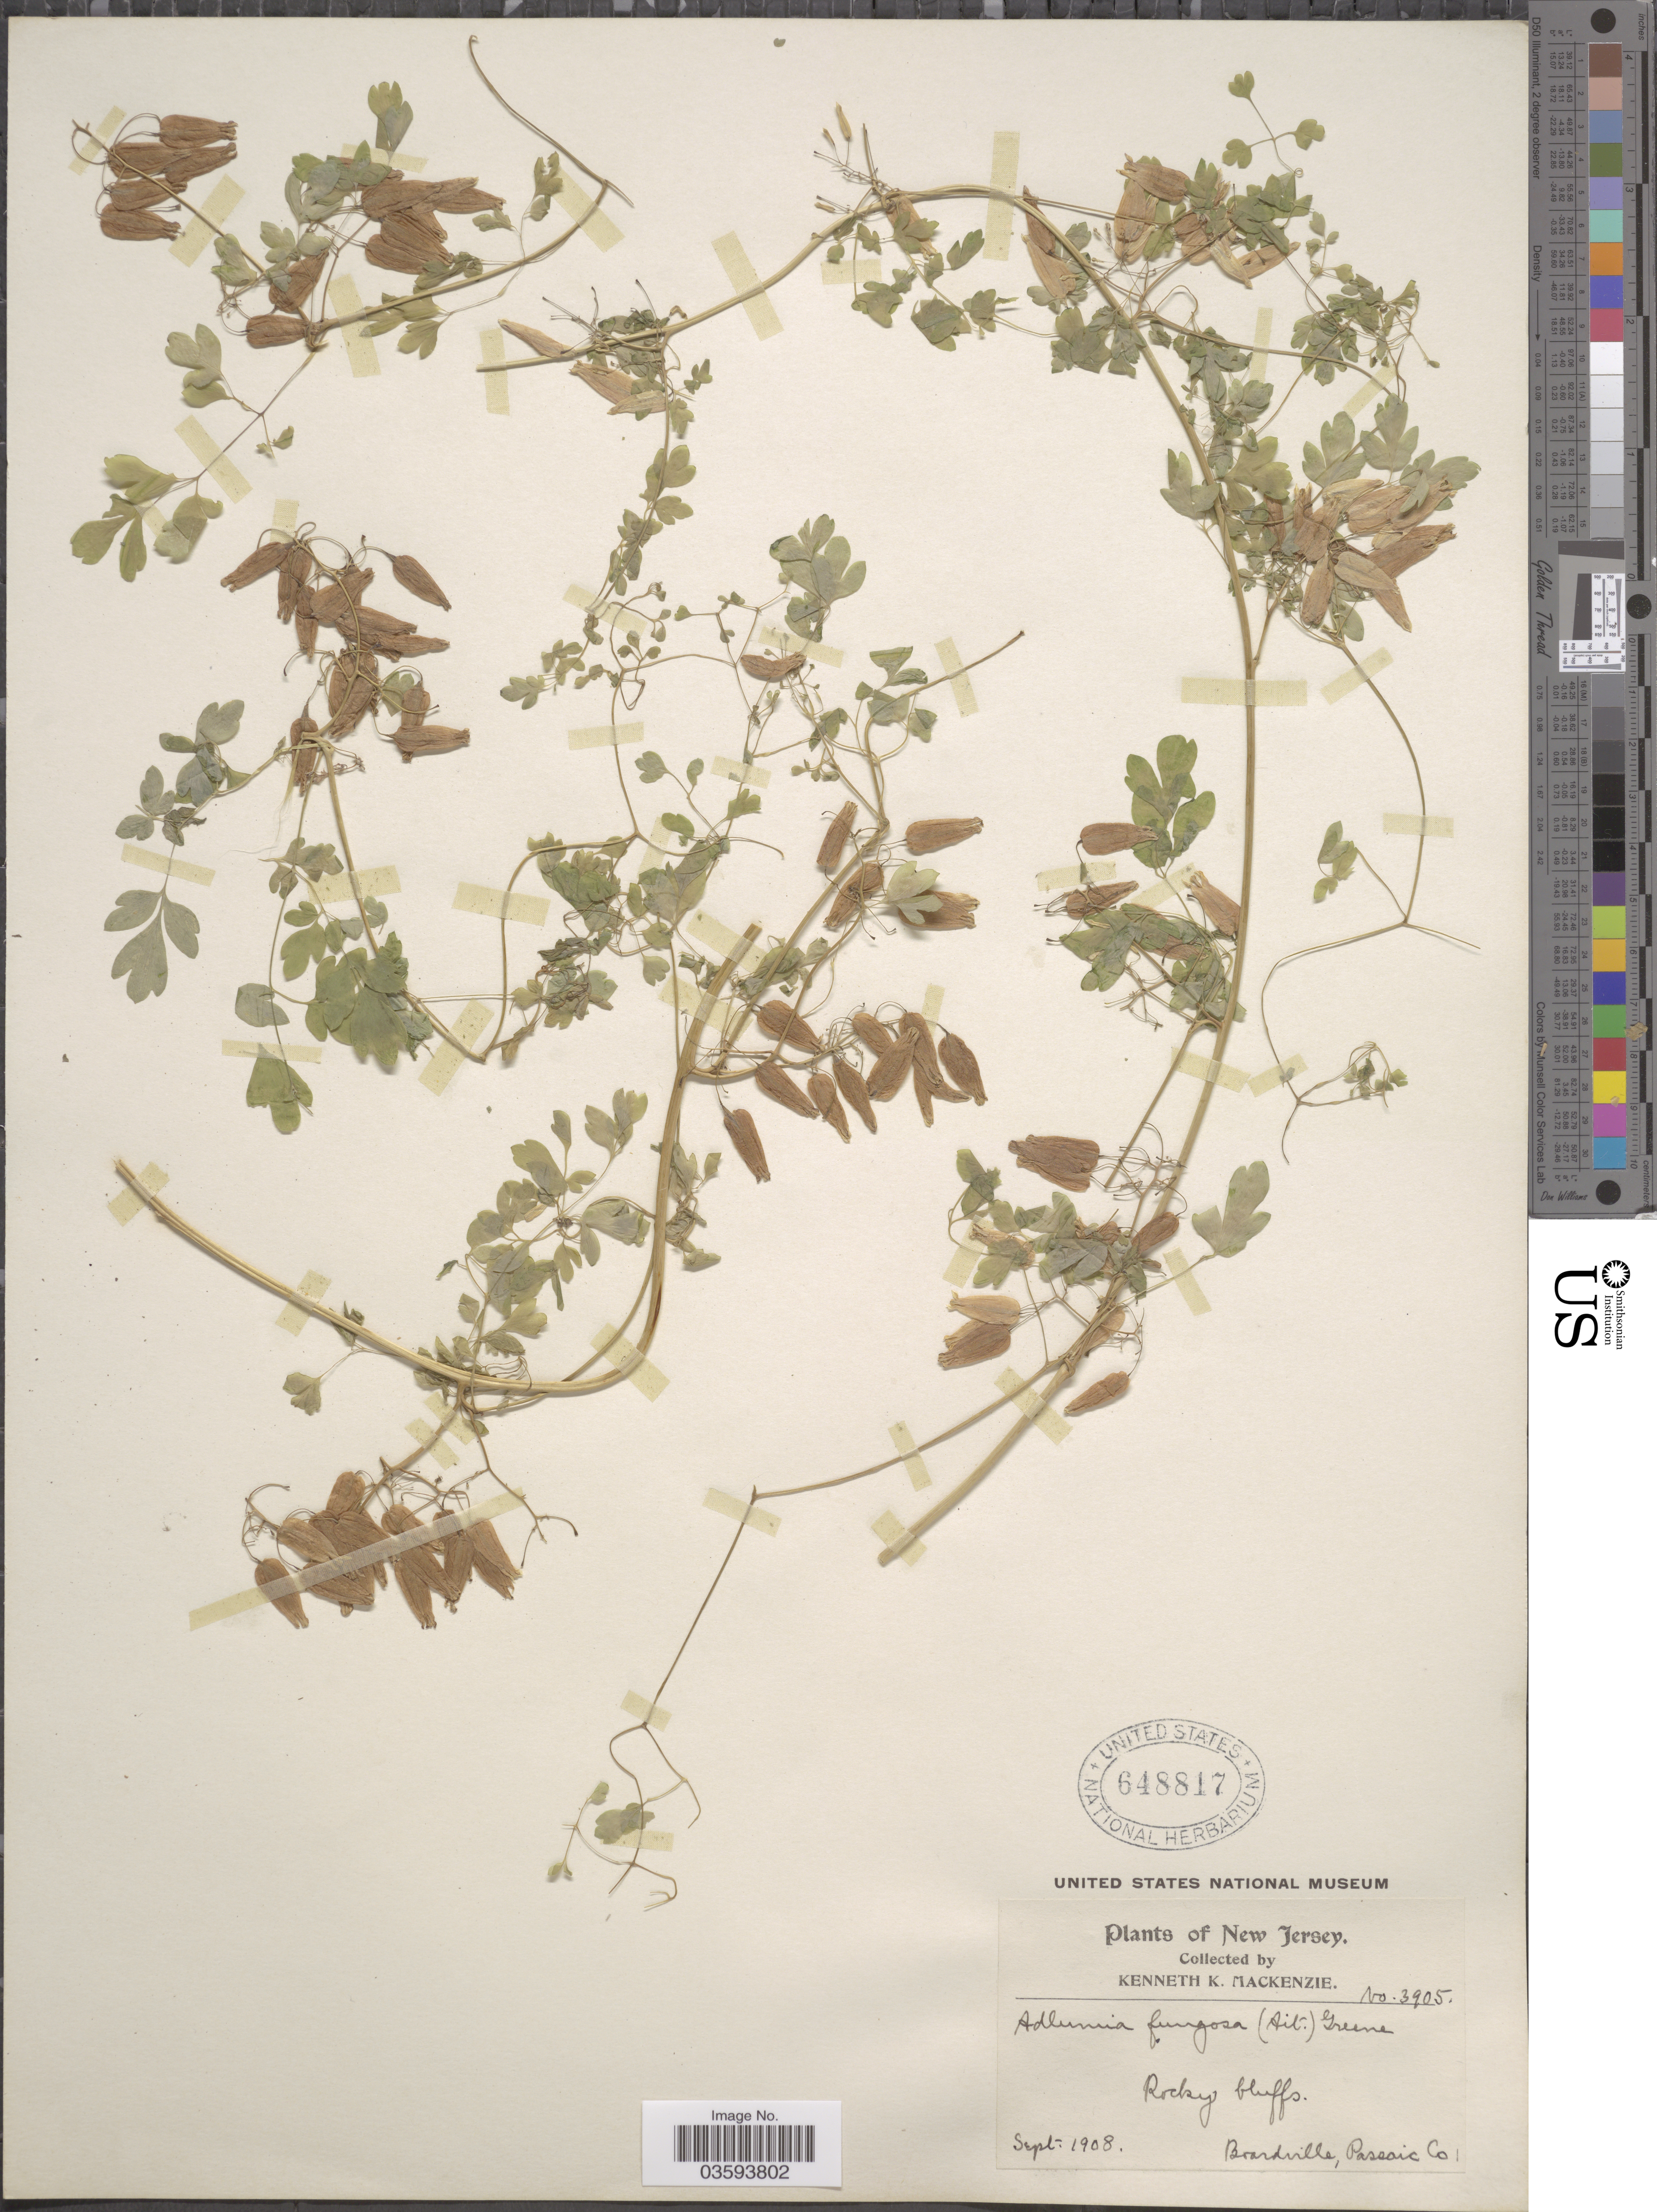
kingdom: Plantae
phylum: Tracheophyta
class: Magnoliopsida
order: Ranunculales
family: Papaveraceae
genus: Adlumia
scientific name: Adlumia fungosa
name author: (Aiton) Greene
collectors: K. K. Mackenzie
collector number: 3905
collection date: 1908-09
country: United States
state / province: New Jersey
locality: Rocky bluffs. Brardville, Passaic Co.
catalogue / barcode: US 648817